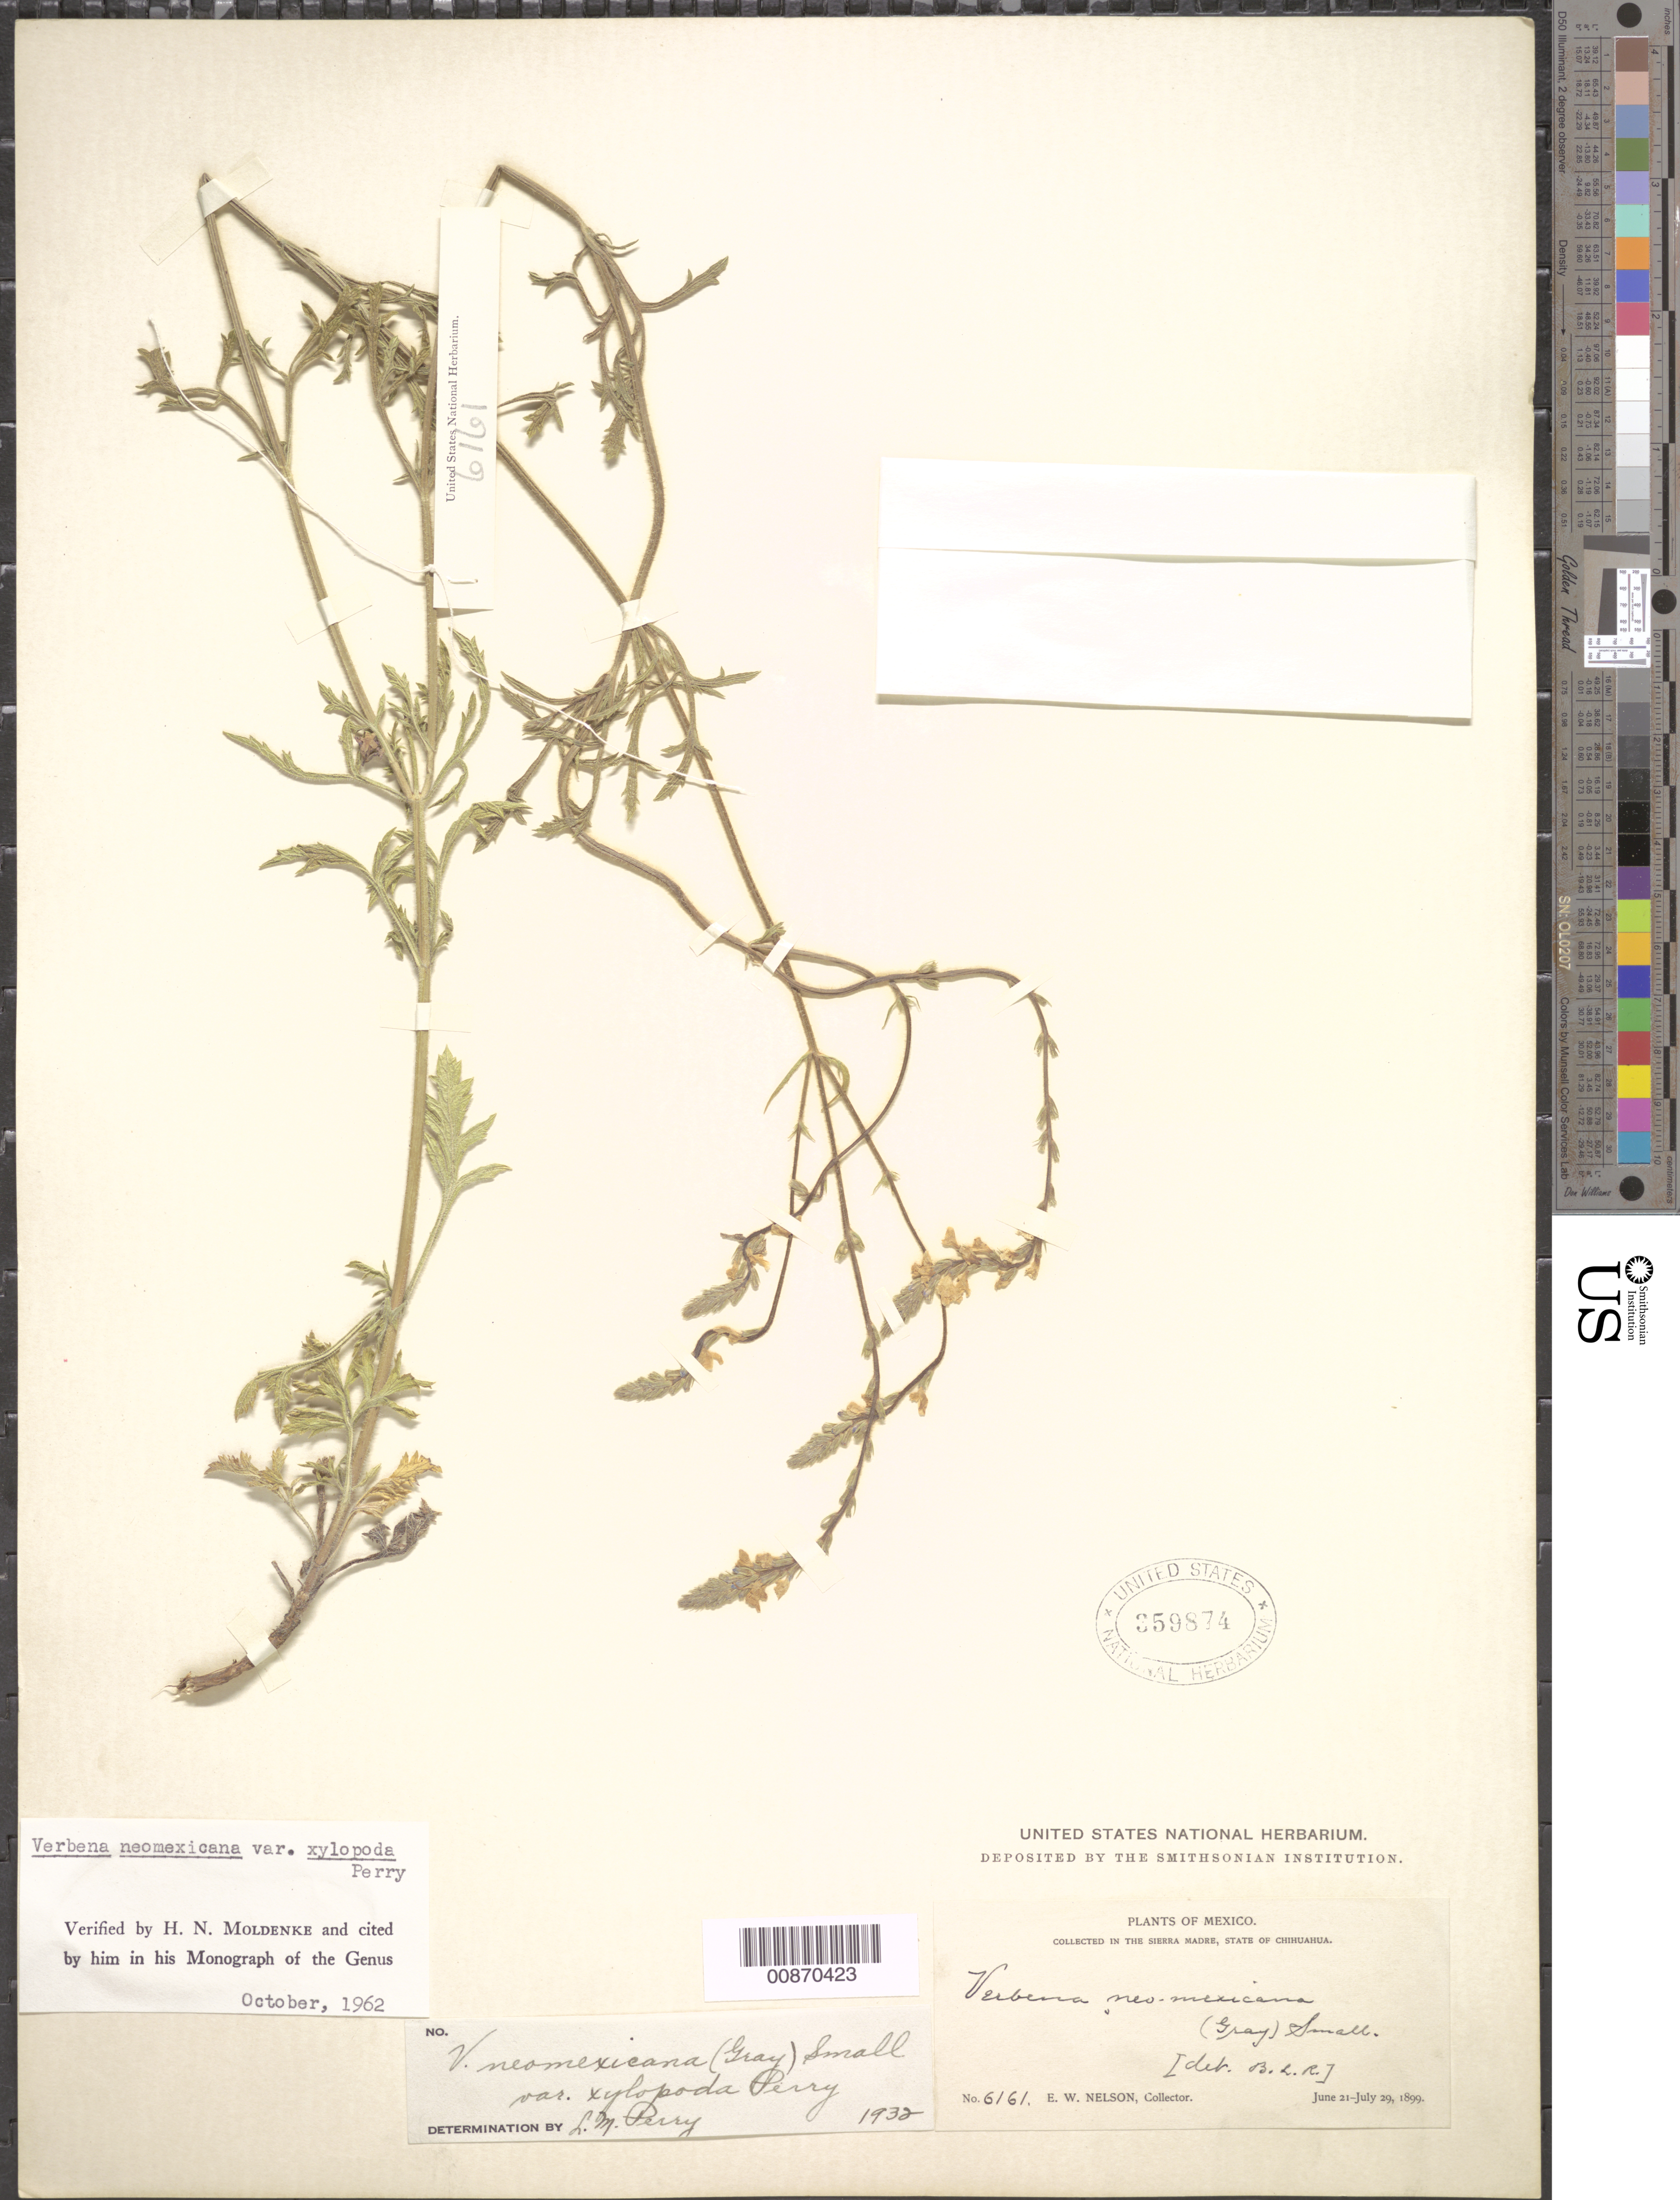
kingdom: Plantae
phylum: Tracheophyta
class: Magnoliopsida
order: Lamiales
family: Verbenaceae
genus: Verbena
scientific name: Verbena neomexicana var. xylopoda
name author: L.M. Perry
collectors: E. W. Nelson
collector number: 6161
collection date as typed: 21 Jun 1899 to 29 Jul 1899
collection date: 1899-06-21/1899-07-29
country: Mexico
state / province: Chihuahua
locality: Sierra Madre, Chihuahua.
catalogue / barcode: US 359874